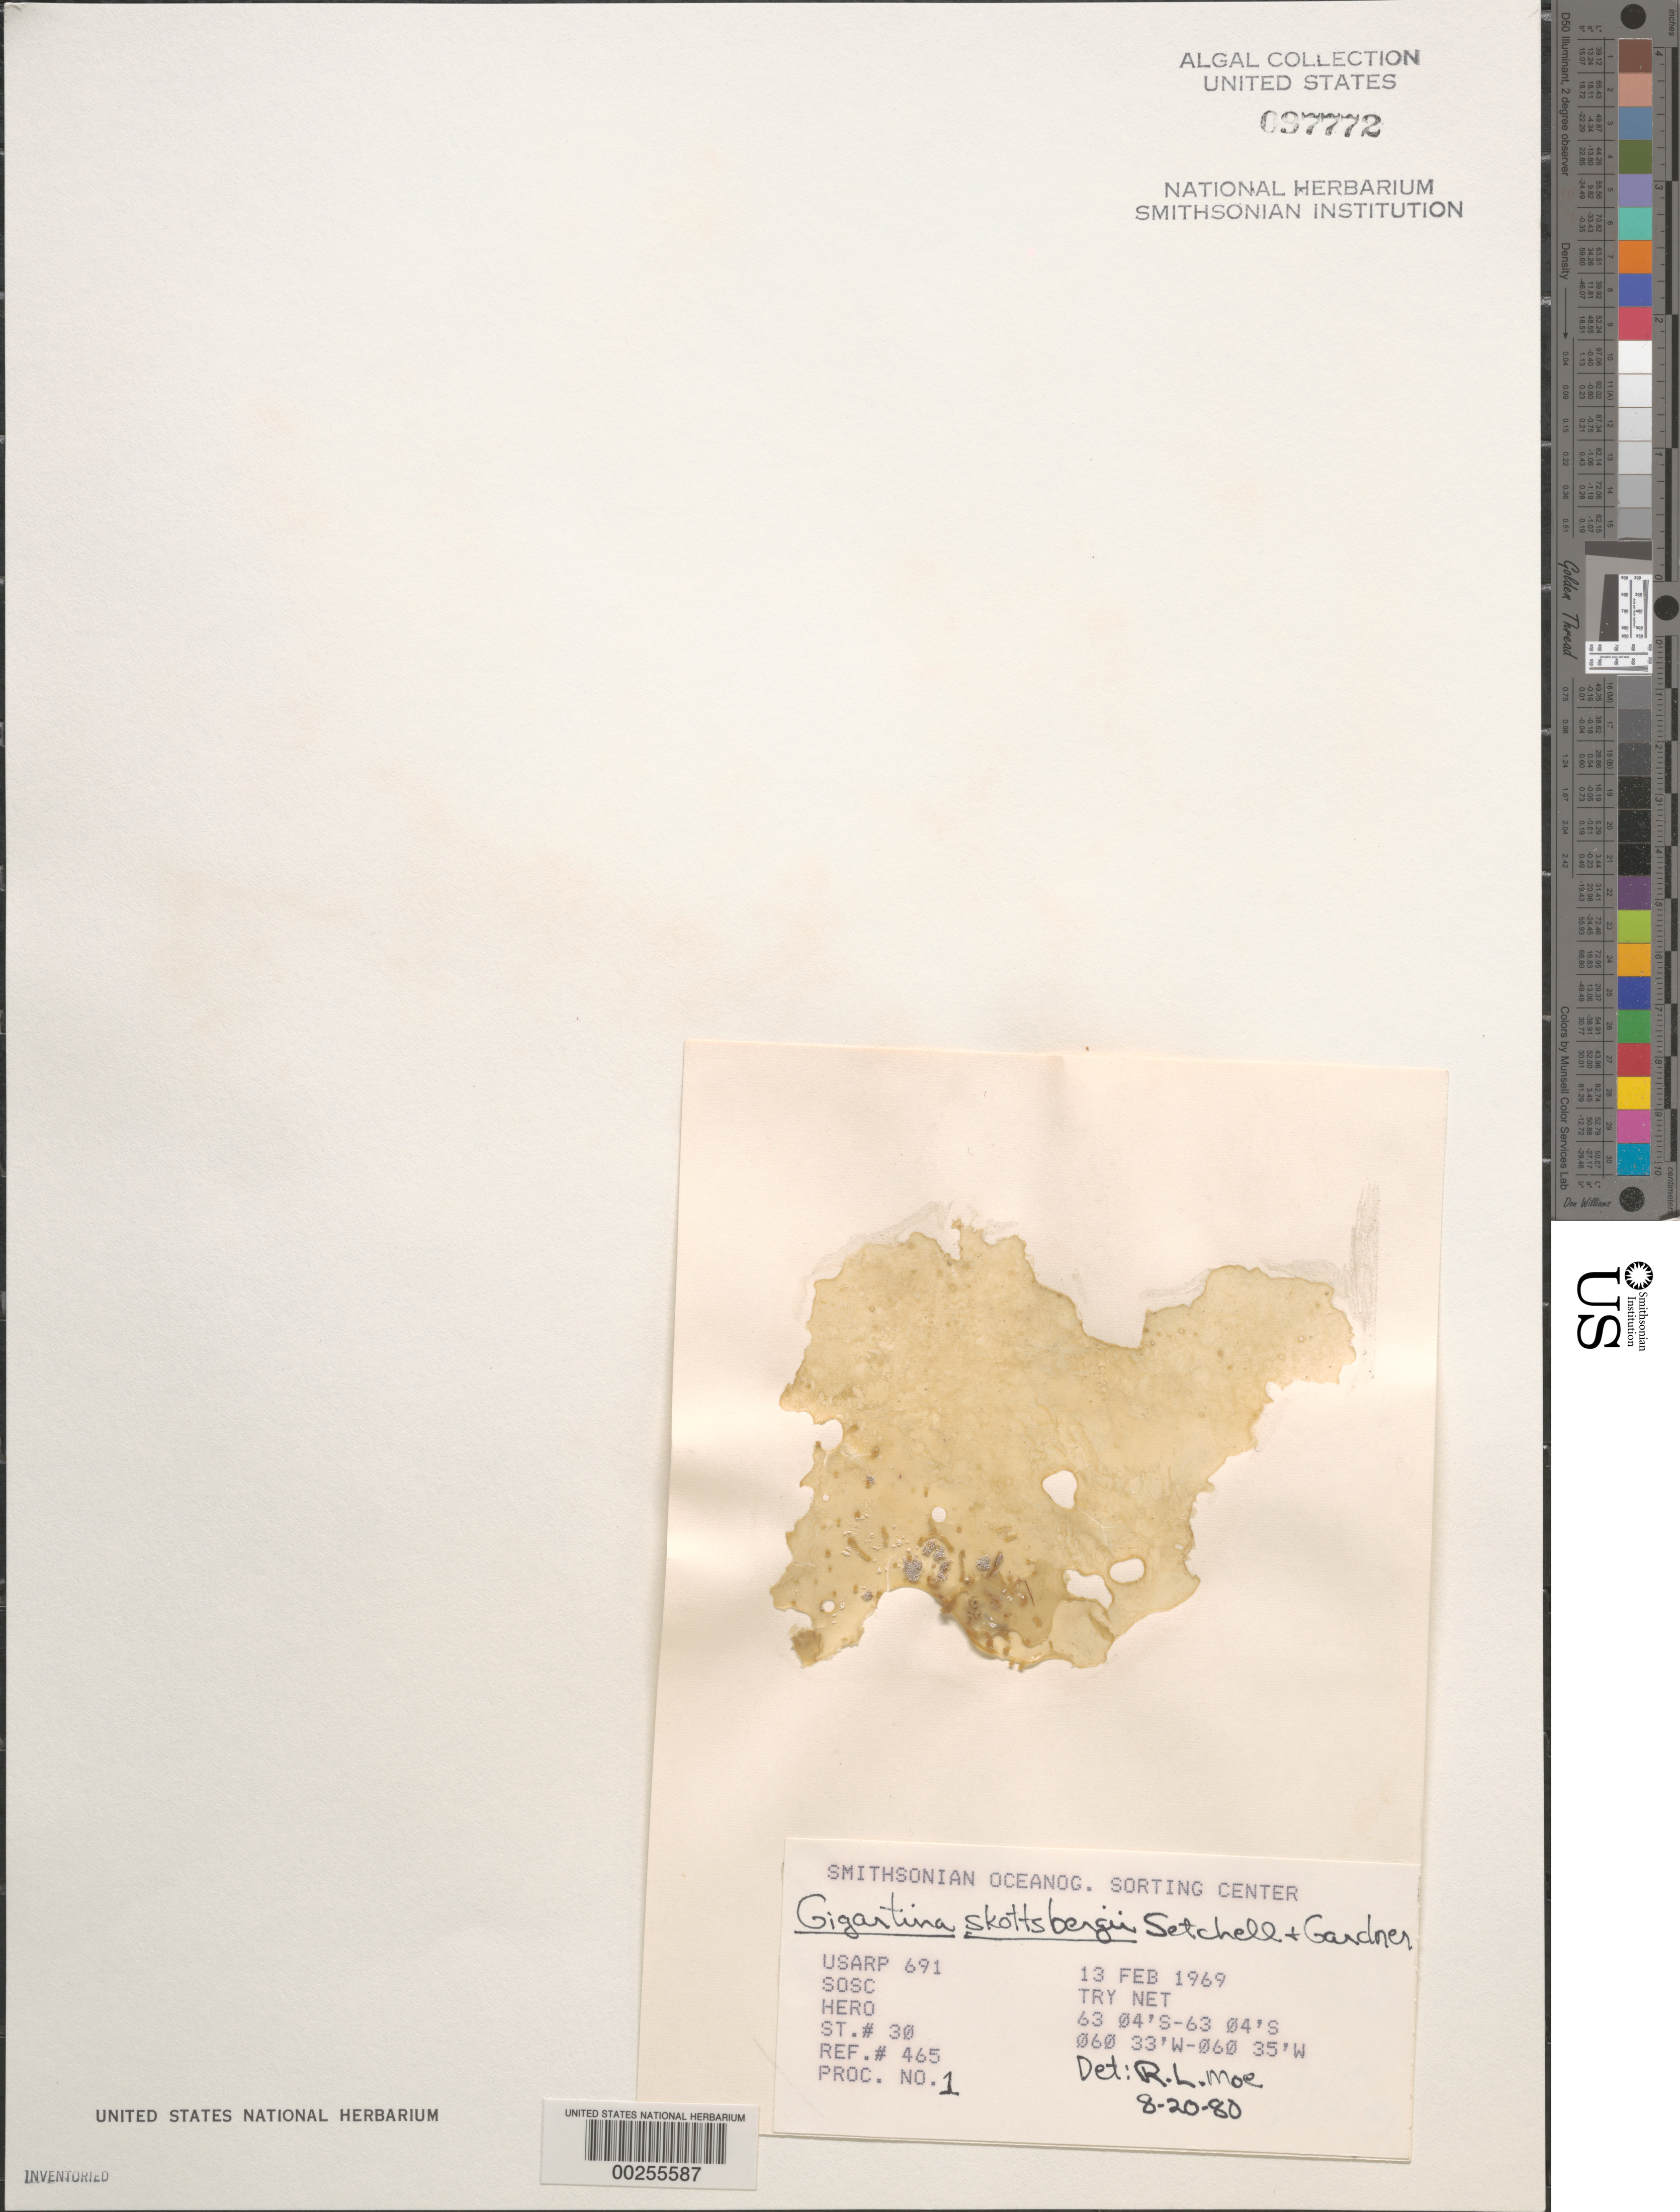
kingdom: Plantae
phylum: Rhodophyta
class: Florideophyceae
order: Gigartinales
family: Gigartinaceae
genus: Sarcopeltis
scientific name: Sarcopeltis skottsbergii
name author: (Setchell & N.L. Gardner) Hommersand et al.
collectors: SOSC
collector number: Station 30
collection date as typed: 13 Feb 1969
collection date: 1969-02-13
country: Antarctica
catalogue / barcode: US 97772